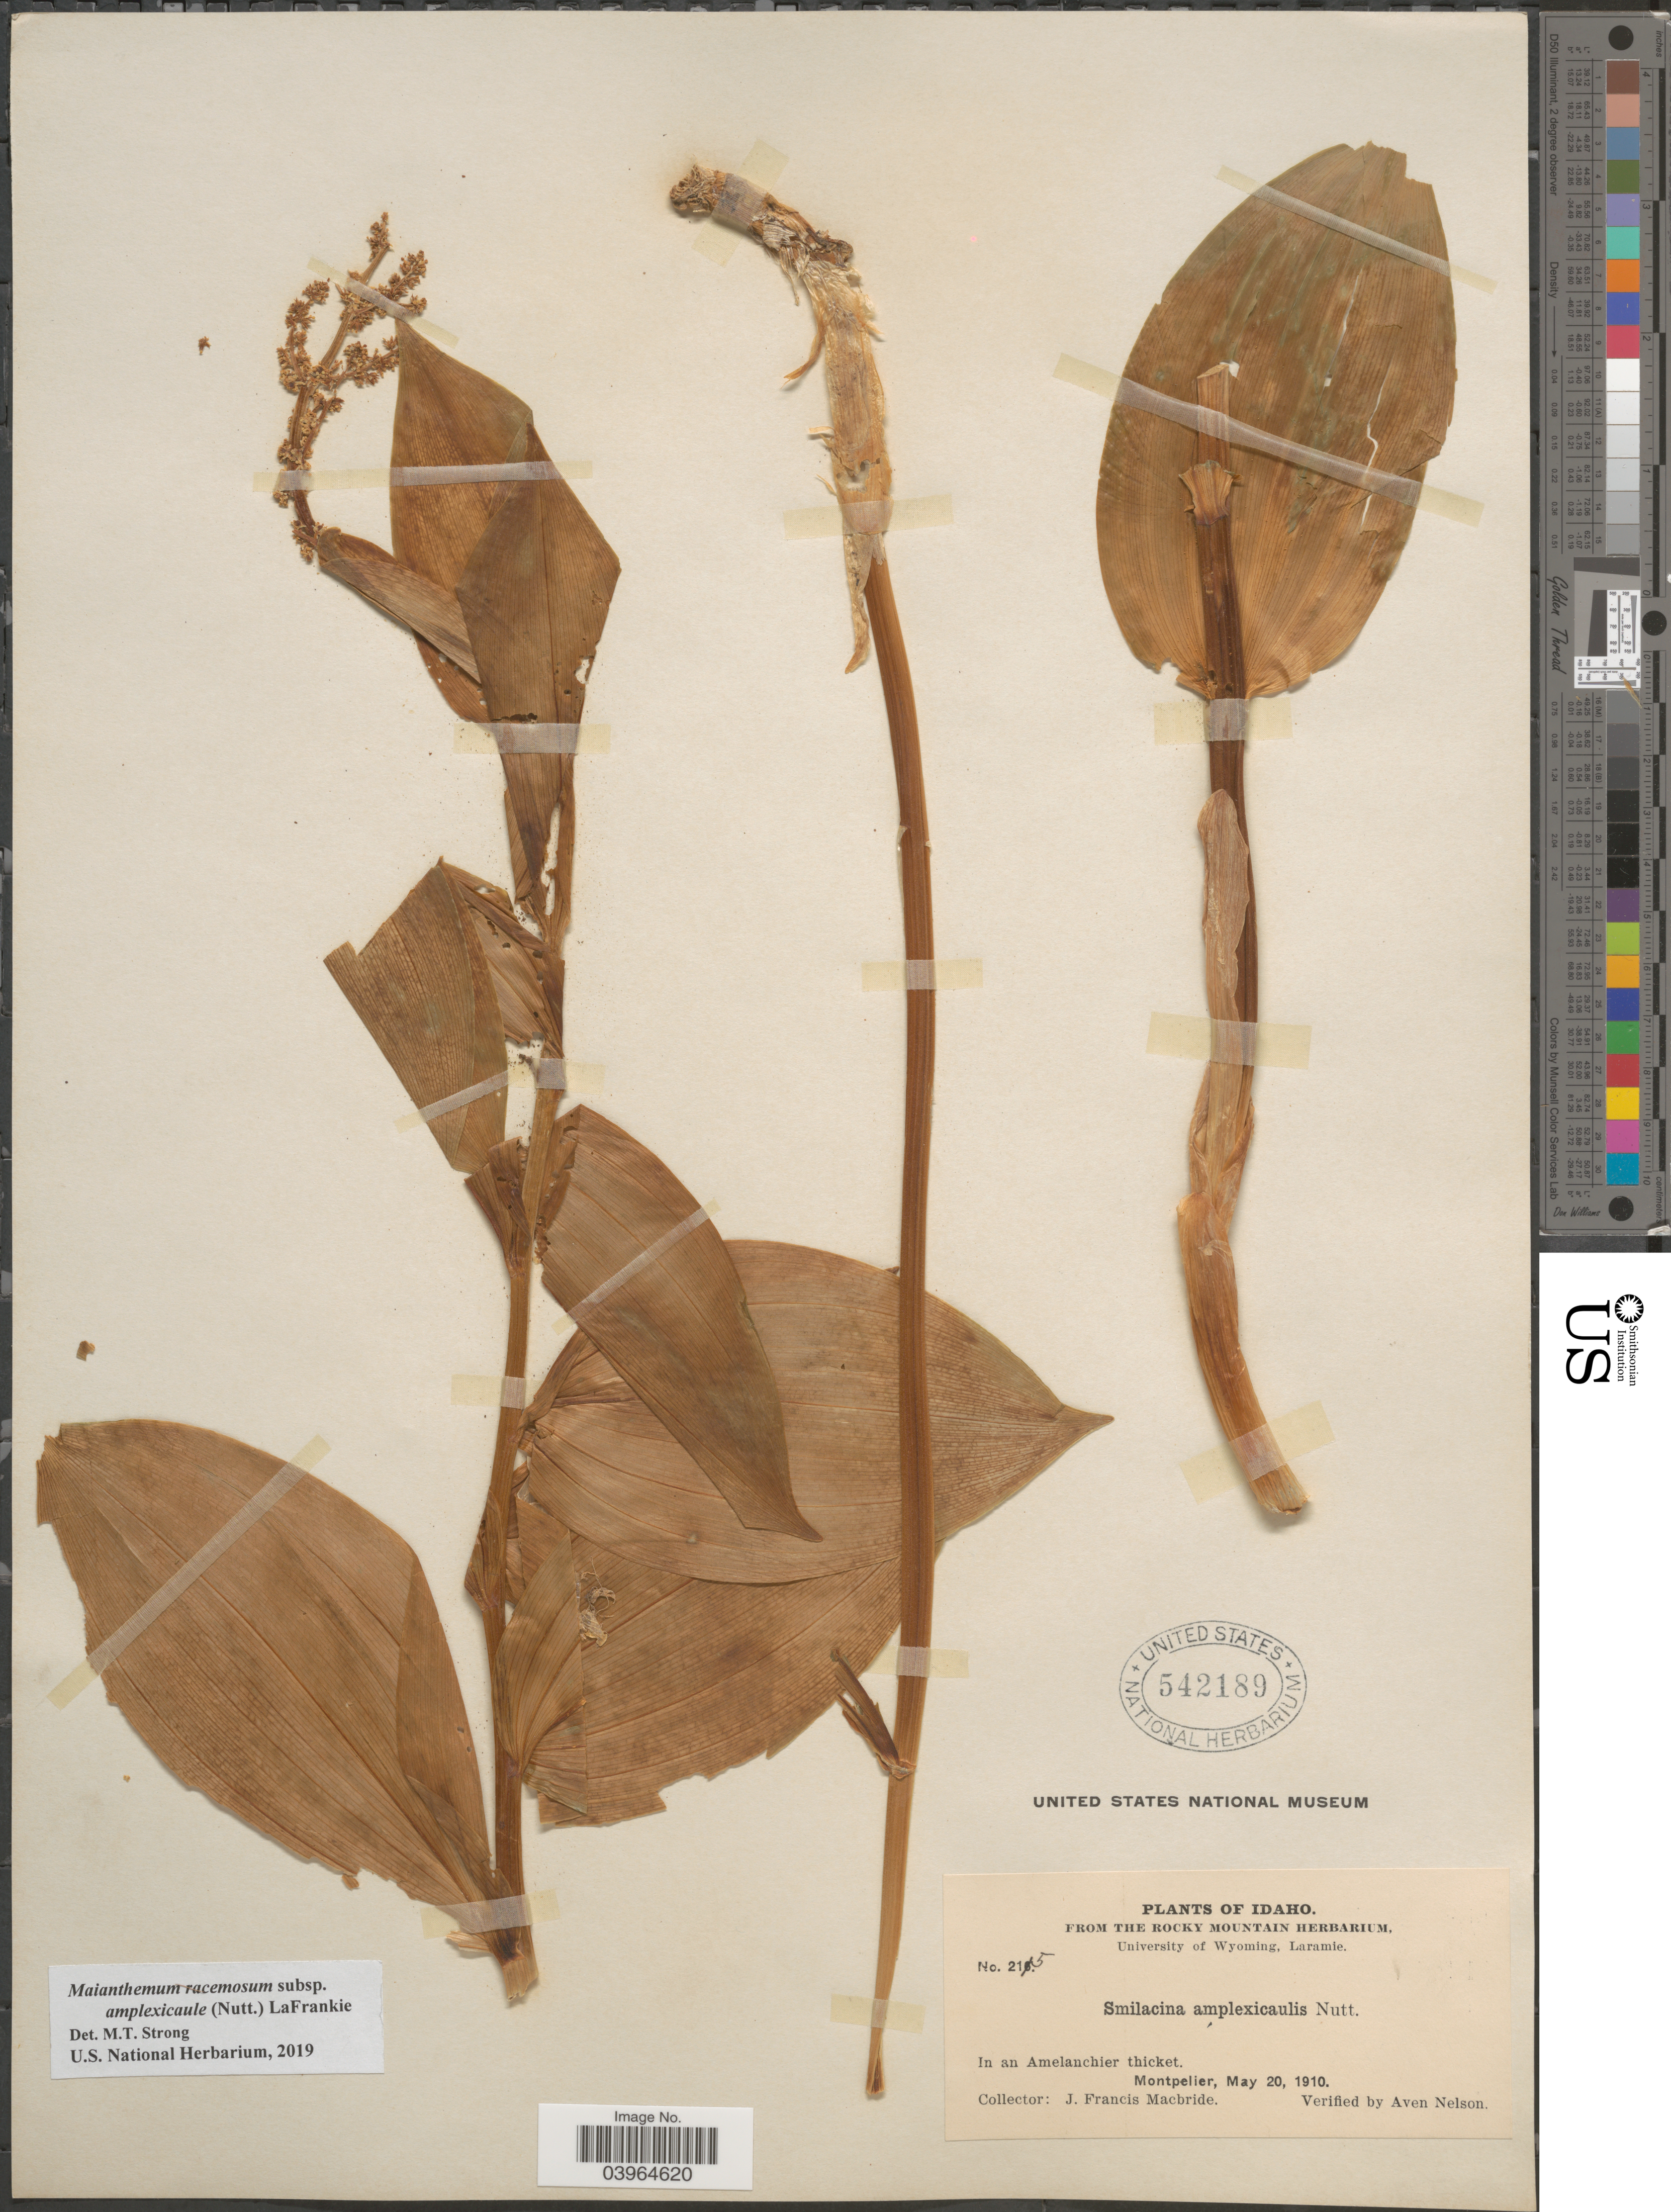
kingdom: Plantae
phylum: Tracheophyta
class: Liliopsida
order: Asparagales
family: Asparagaceae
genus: Maianthemum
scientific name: Maianthemum racemosum subsp. amplexicaule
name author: (Nutt.) LaFrankie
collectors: J. F. Macbride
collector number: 215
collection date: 1910-05-20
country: United States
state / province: Idaho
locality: In an Amelanchier thicket. Montpelier.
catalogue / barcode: US 542189